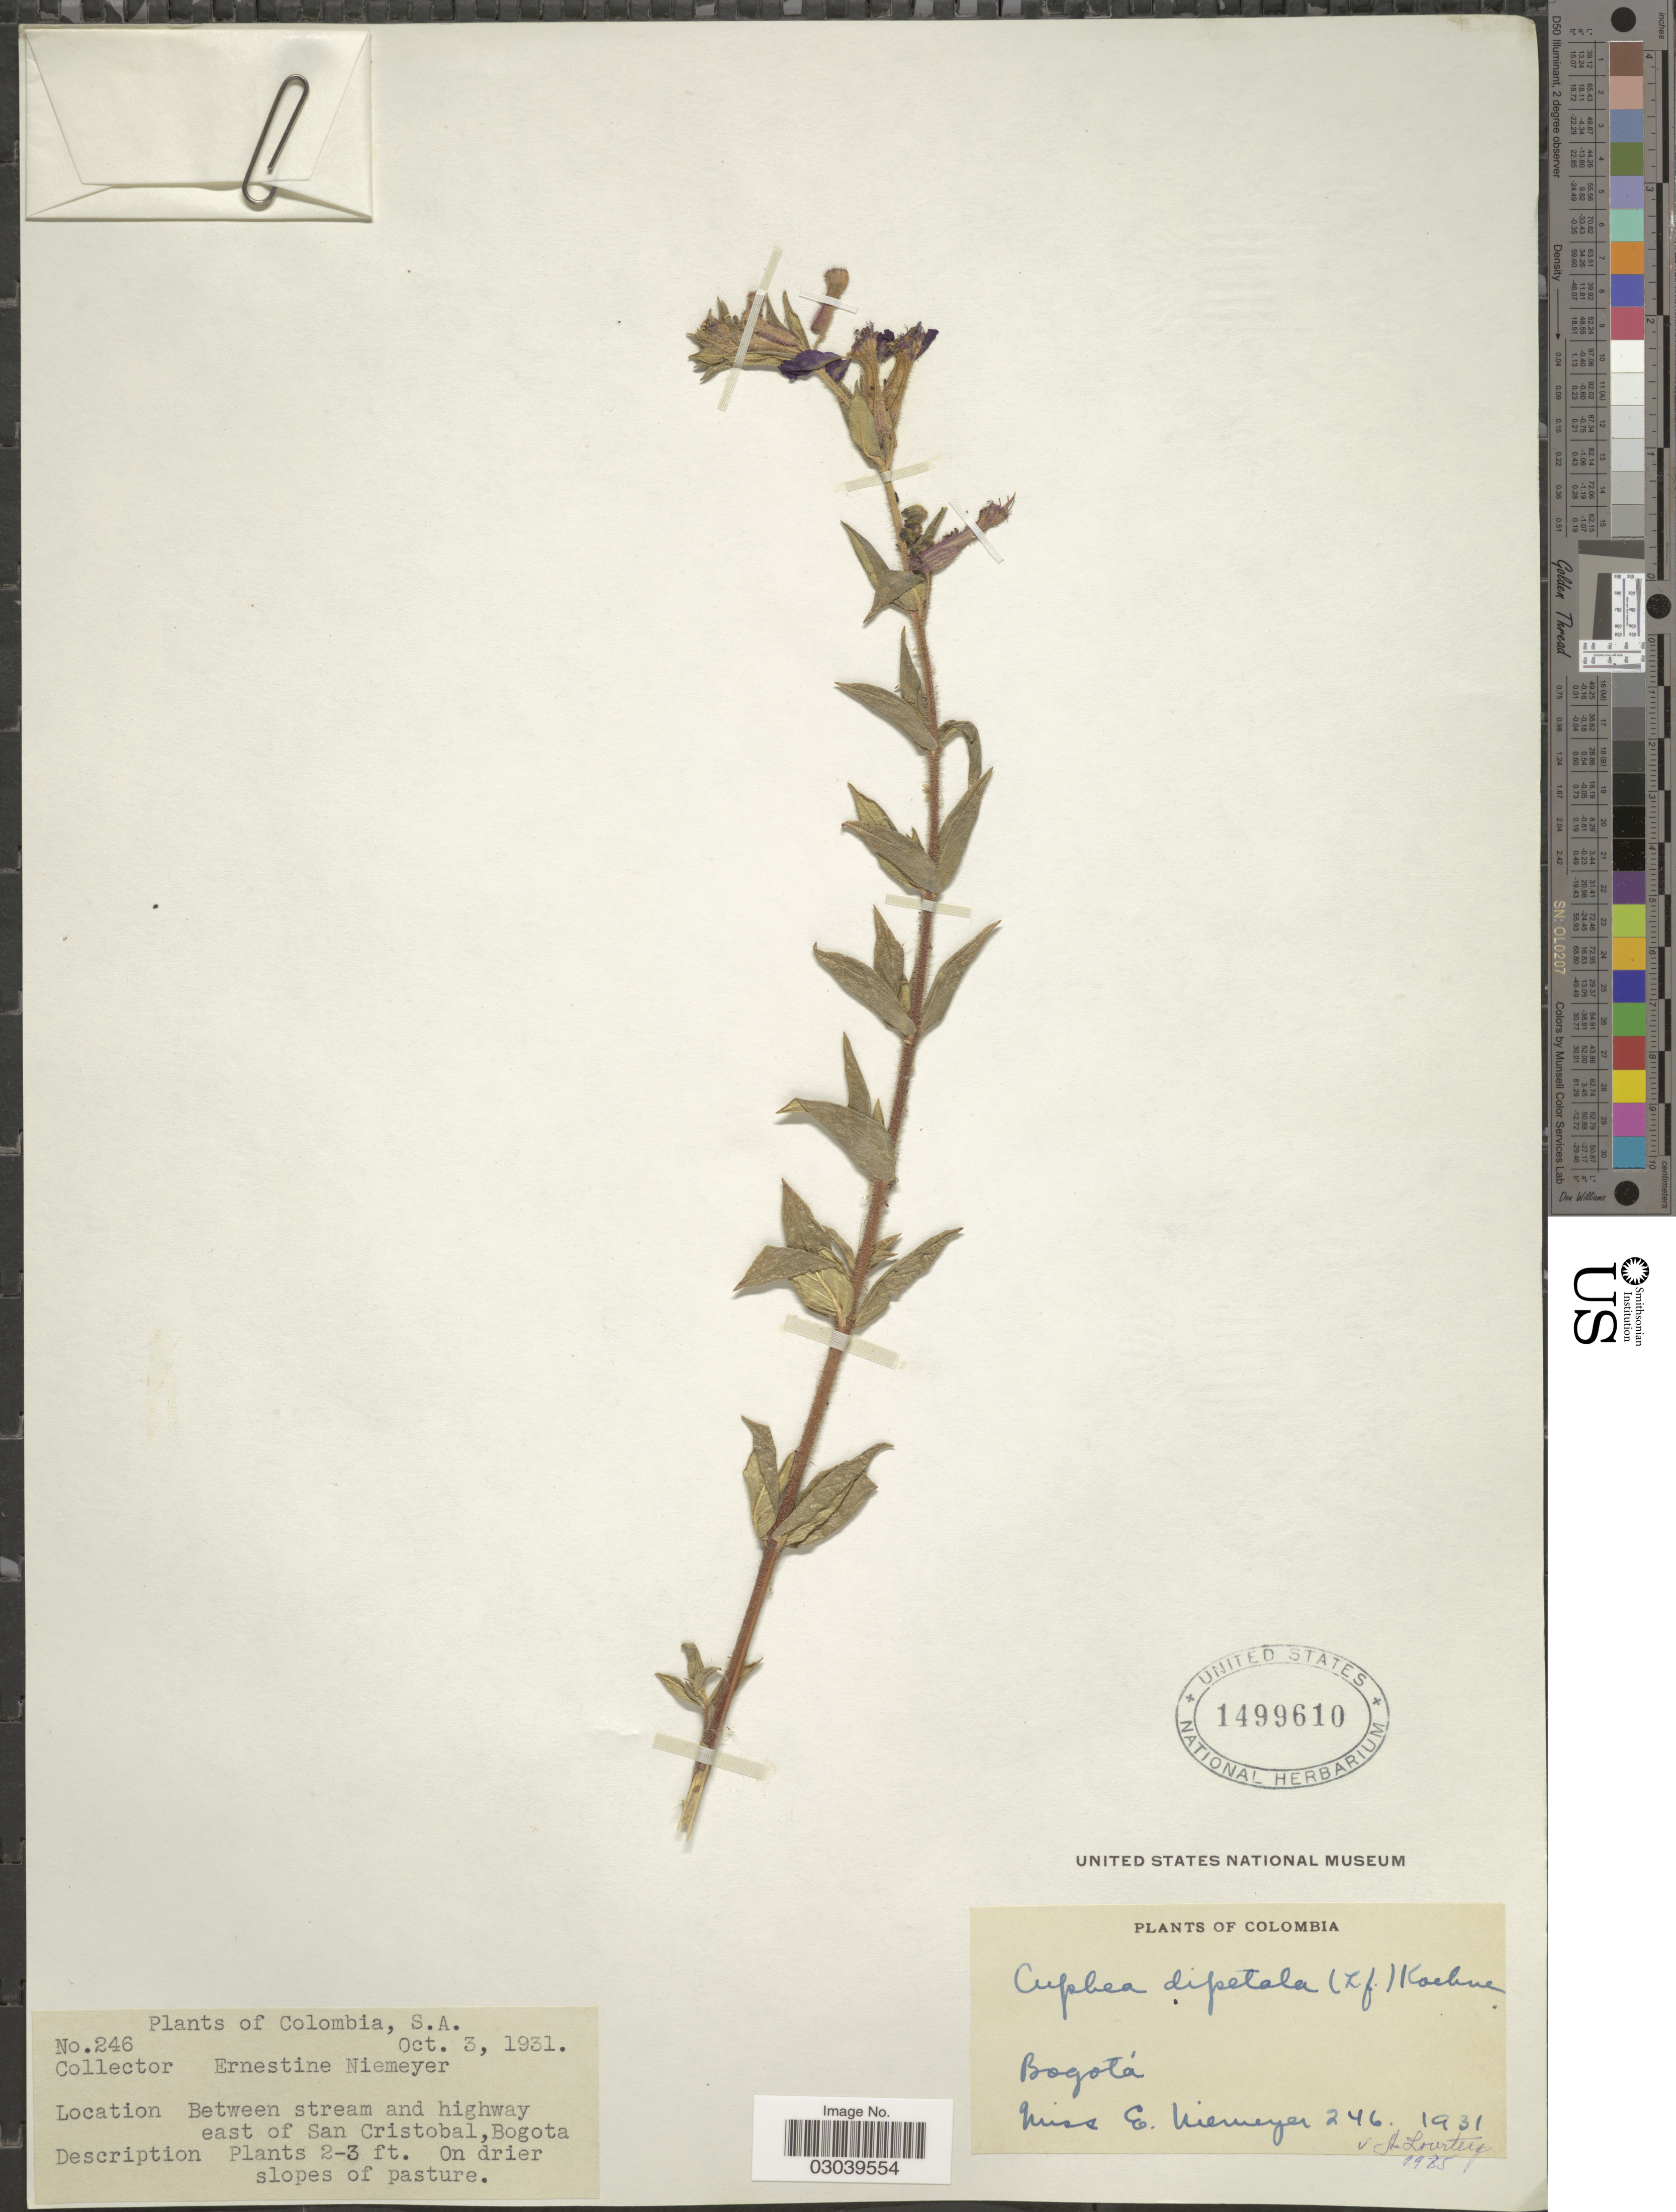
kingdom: Plantae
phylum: Tracheophyta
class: Magnoliopsida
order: Myrtales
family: Lythraceae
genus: Cuphea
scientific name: Cuphea dipetala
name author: (L. f.) Koehne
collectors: E. H. Niemeyer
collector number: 246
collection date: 1931-10-03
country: Colombia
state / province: Bogota D.C.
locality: Between stream and highway east of San Cristobal, Bogota.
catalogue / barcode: US 1499610